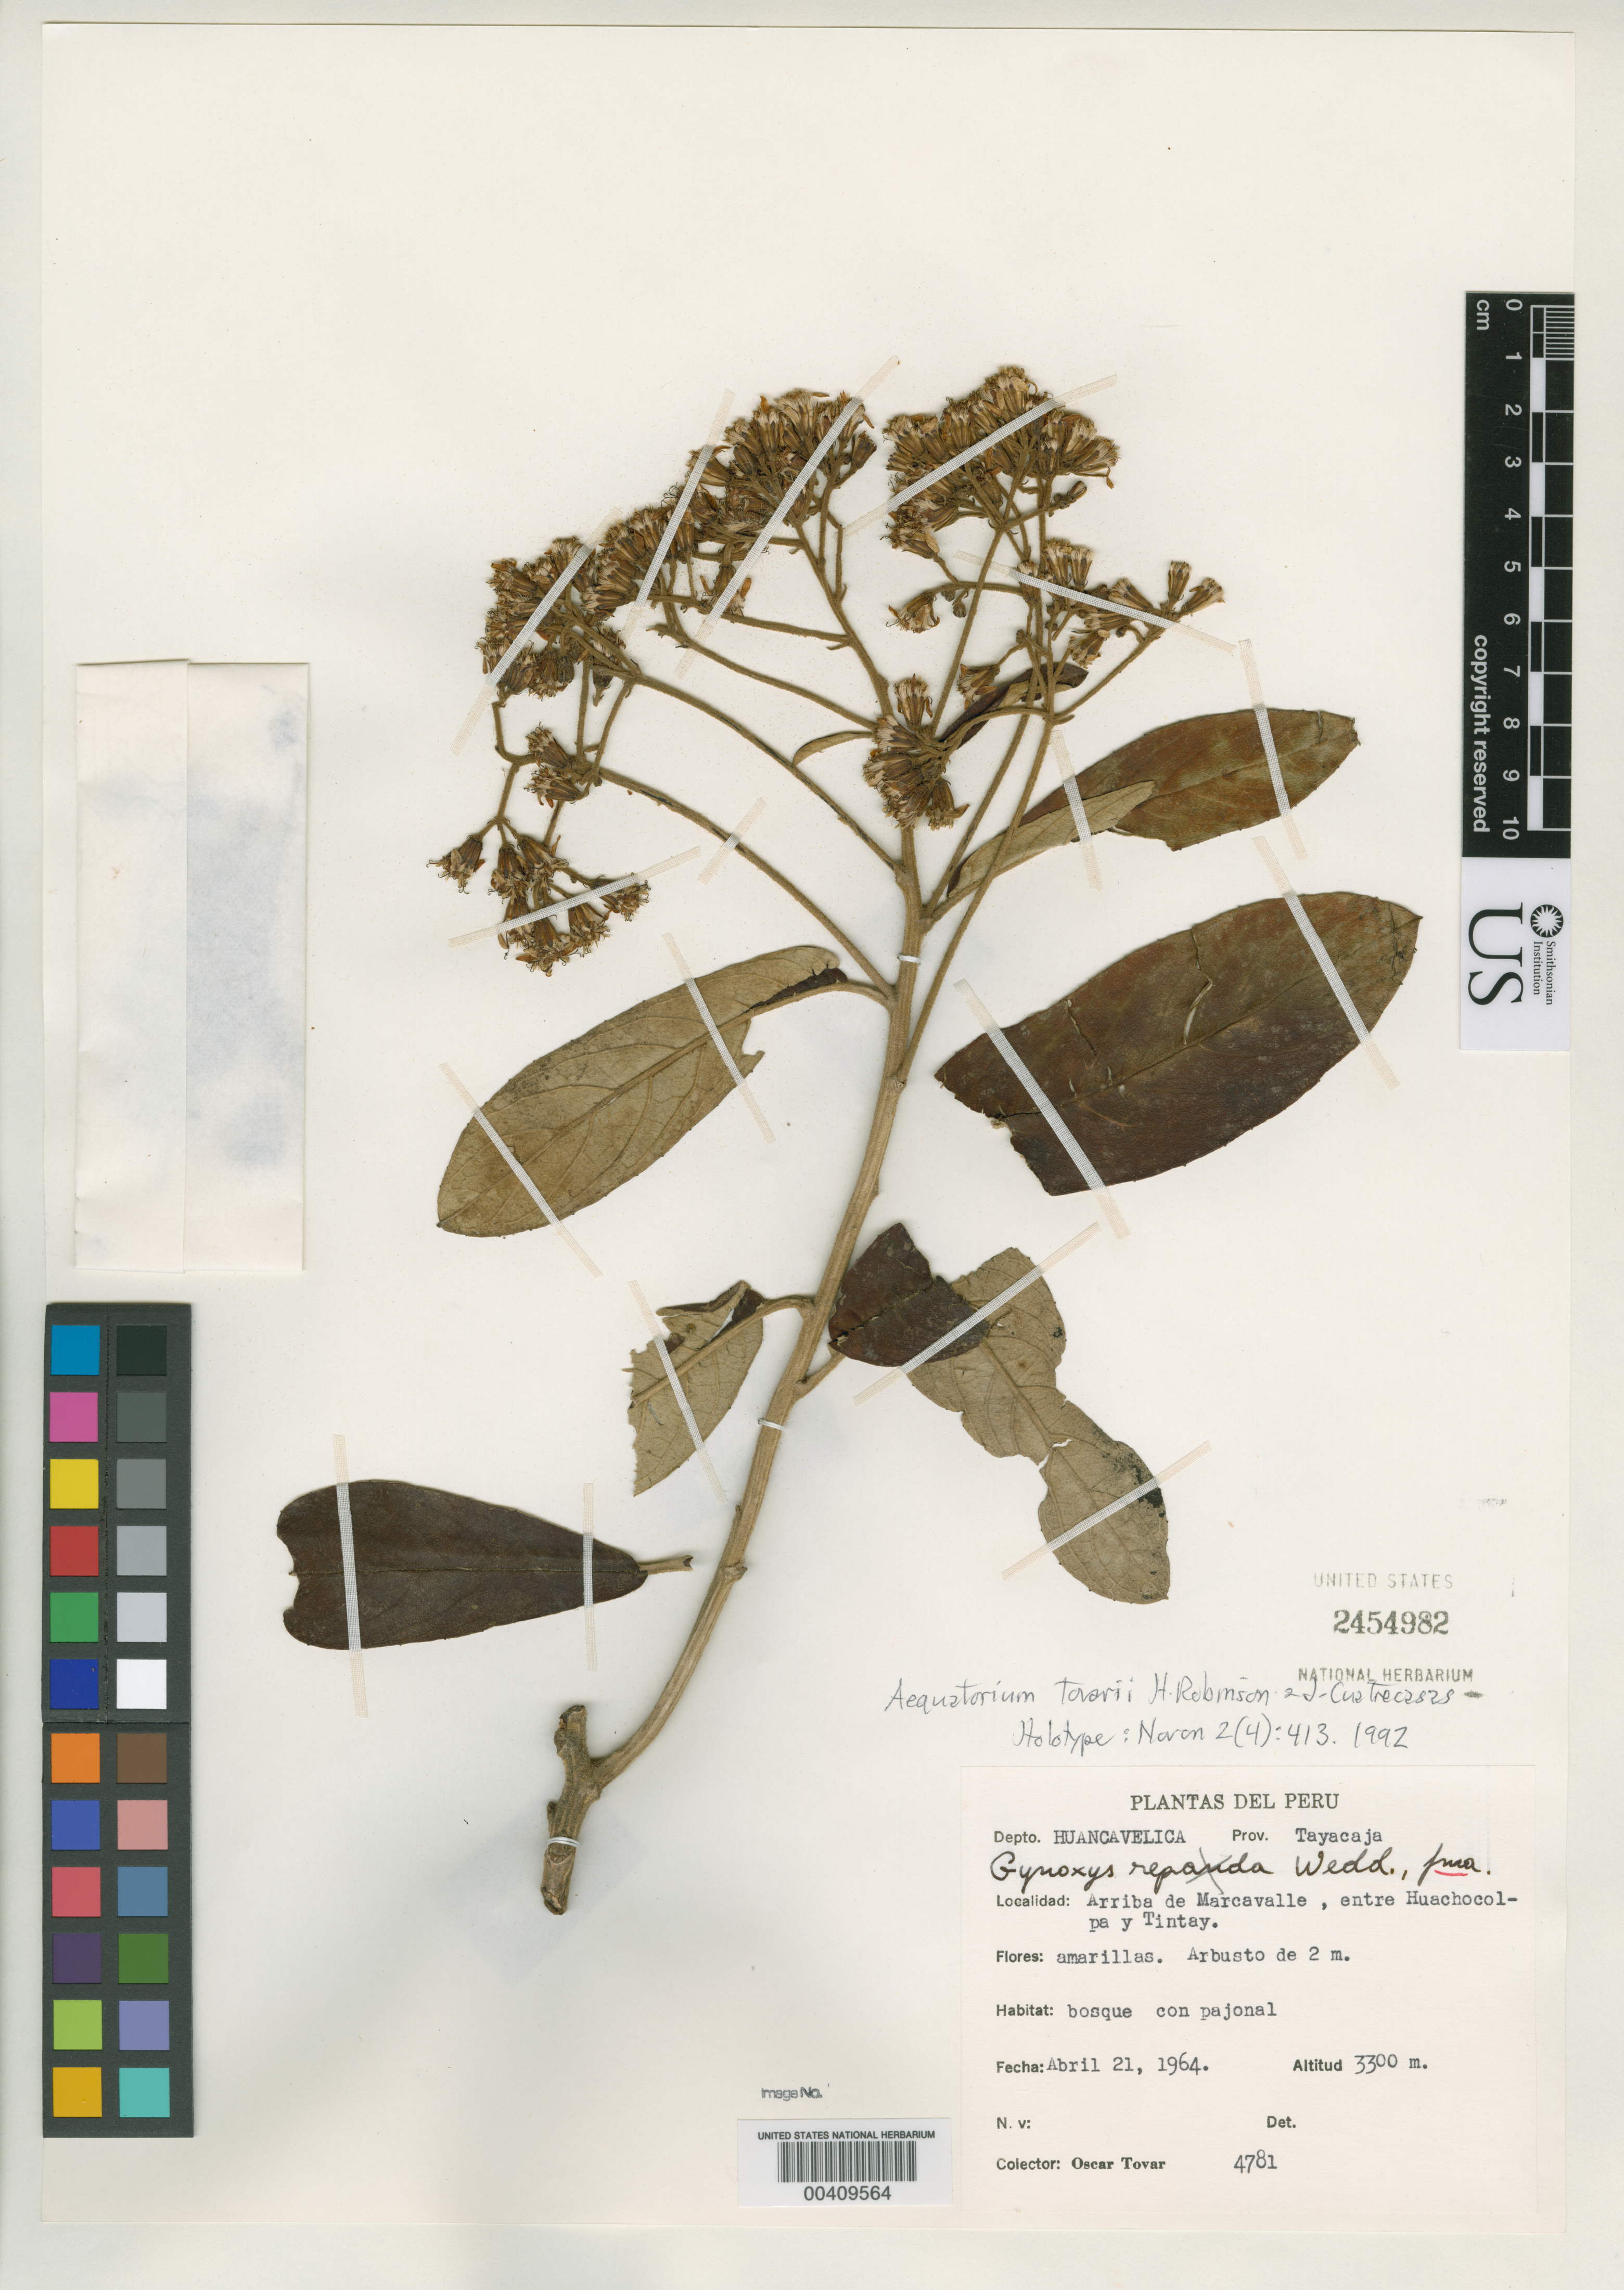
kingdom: Plantae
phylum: Tracheophyta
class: Magnoliopsida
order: Asterales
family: Asteraceae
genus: Aequatorium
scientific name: Aequatorium tovarii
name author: H. Rob. & Cuatrec.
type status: Holotype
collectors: Ó. Tovar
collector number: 4781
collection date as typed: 21 Apr 1964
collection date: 1964-04-21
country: Peru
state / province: Huancavelica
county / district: Tayacaja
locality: arriba de Marcavalle [above Marcavalle], between Huachocolpa and Tintay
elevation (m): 3300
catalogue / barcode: US 2454982